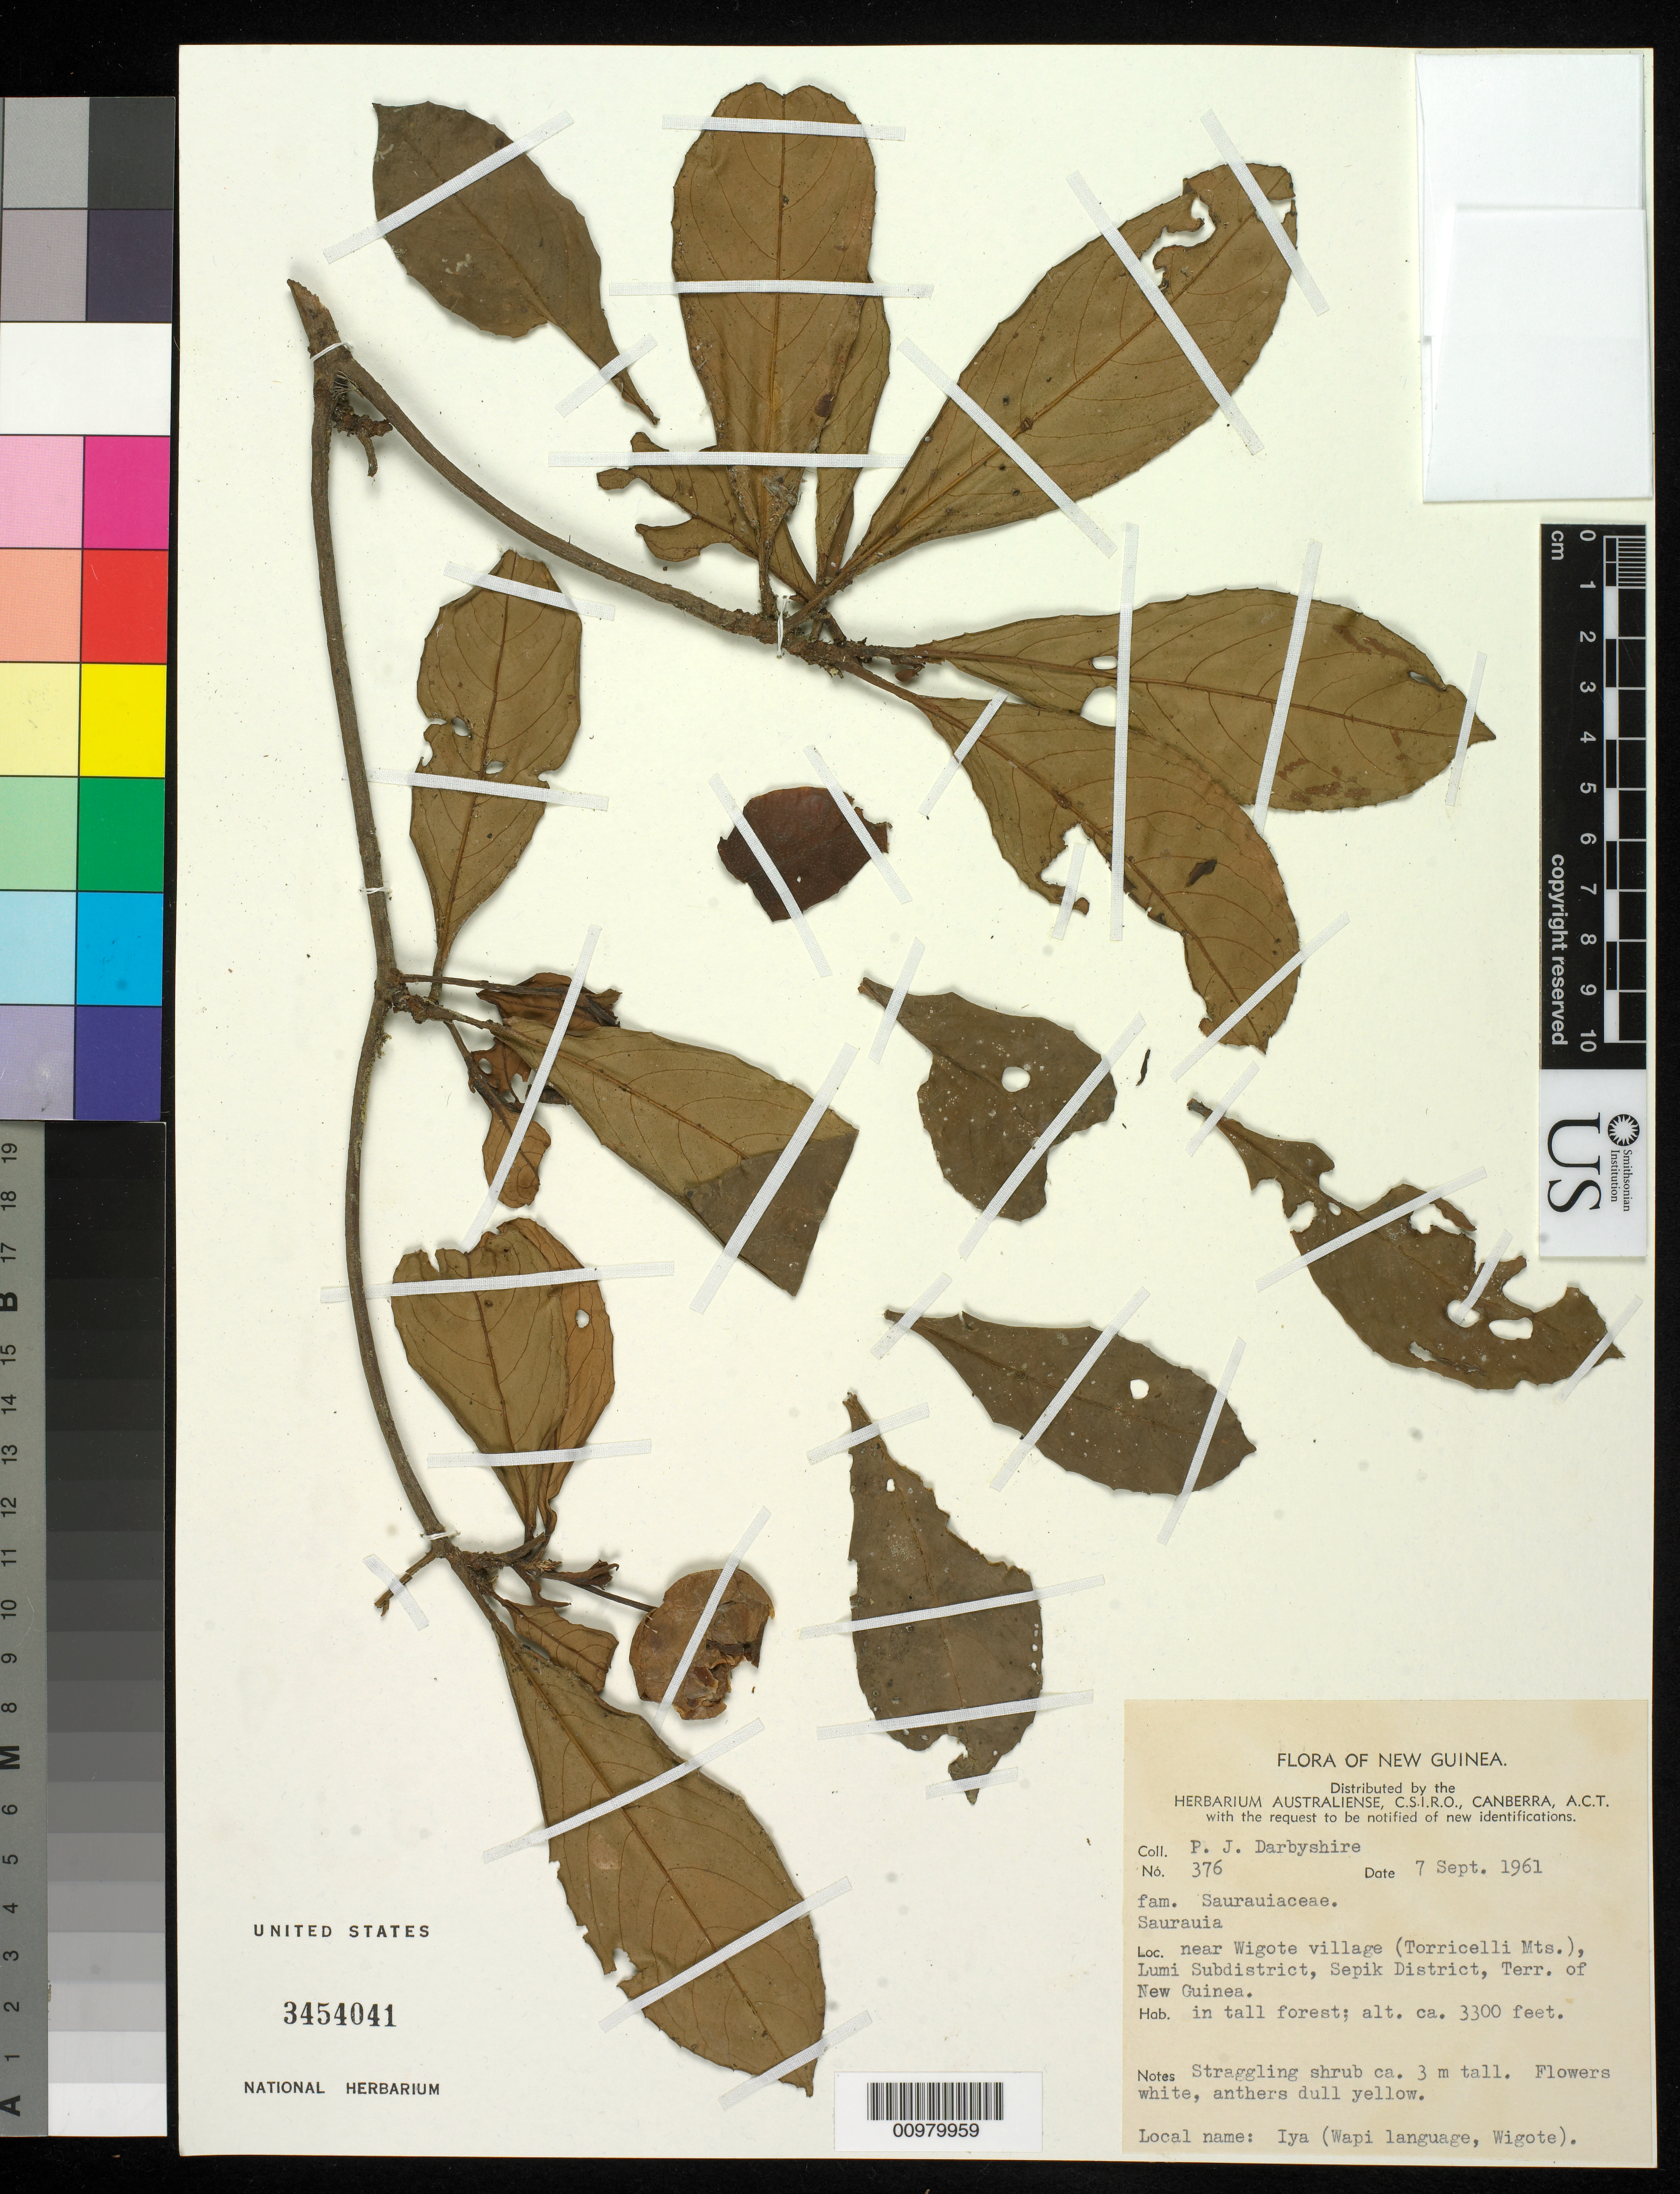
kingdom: Plantae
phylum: Tracheophyta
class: Magnoliopsida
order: Ericales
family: Actinidiaceae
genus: Saurauia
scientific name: Saurauia sp.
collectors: P. Darbyshire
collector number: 376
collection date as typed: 07 Jul 1961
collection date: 1961-07-07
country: Papua New Guinea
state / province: Sandaun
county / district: Lumi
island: New Guinea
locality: Sepik District, Lumi Subdistrict, near Wigote village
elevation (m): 1006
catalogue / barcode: US 3454041